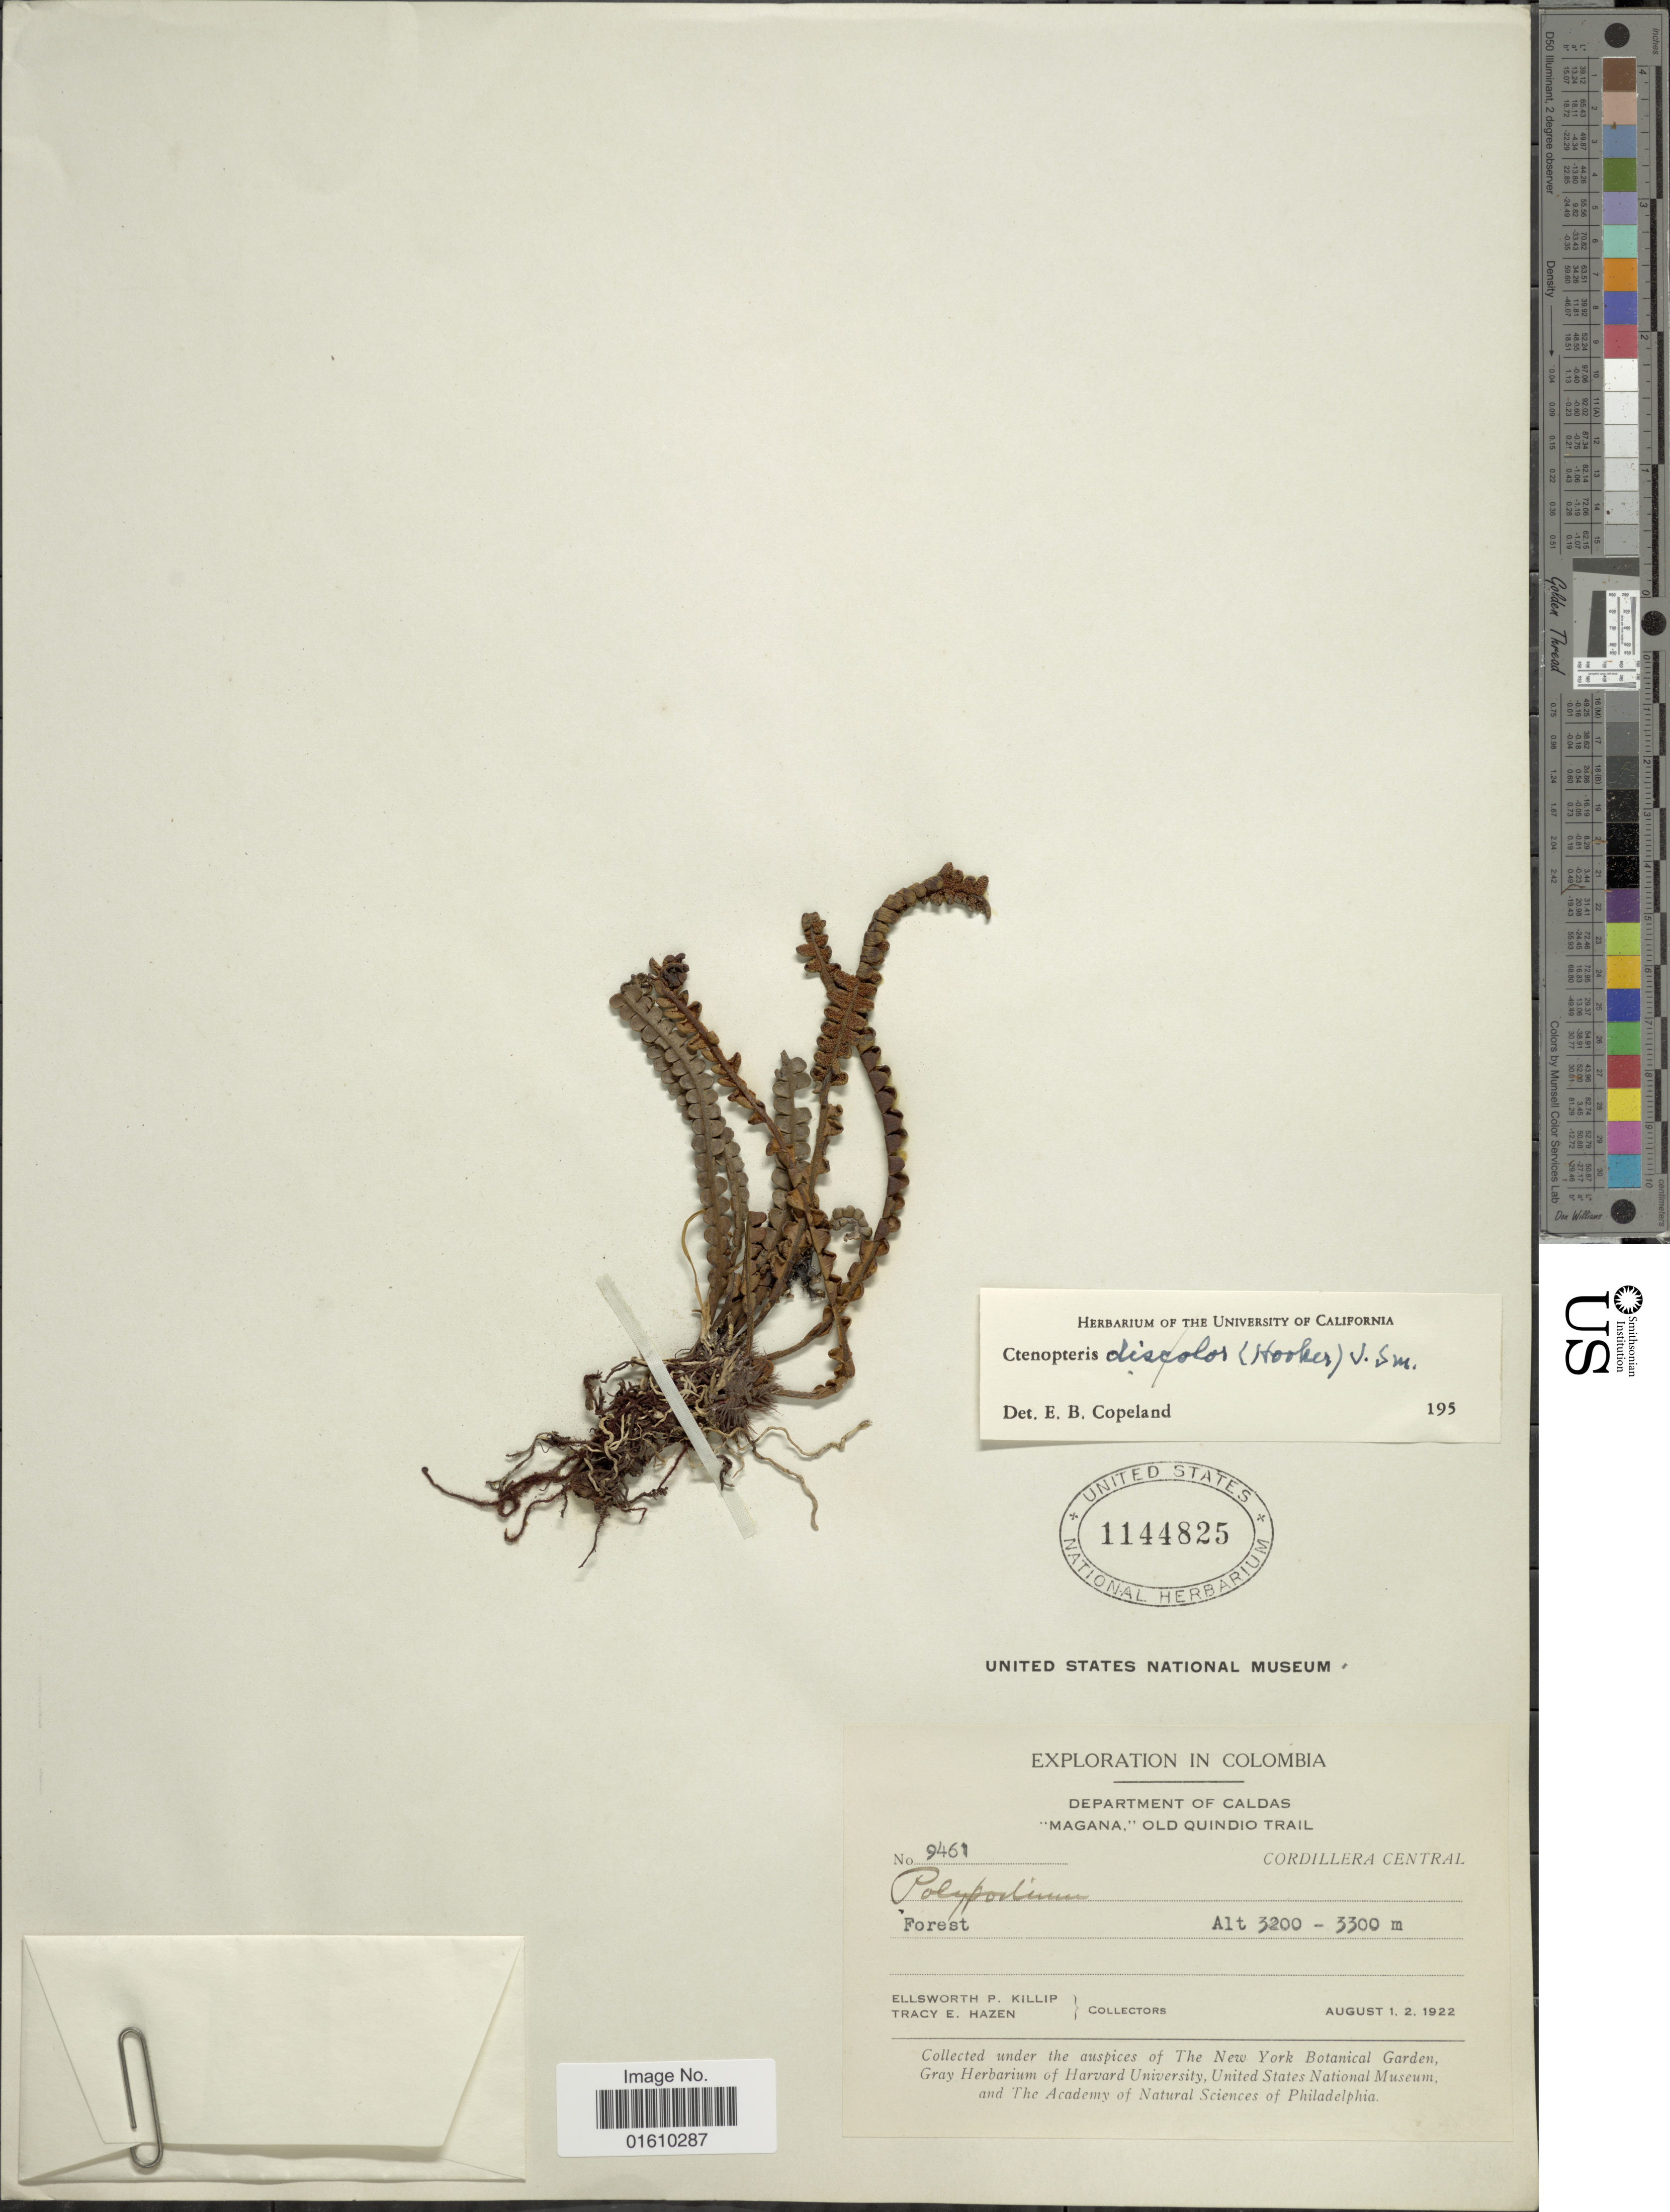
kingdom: Plantae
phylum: Tracheophyta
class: Polypodiopsida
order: Polypodiales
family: Polypodiaceae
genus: Melpomene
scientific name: Melpomene sp.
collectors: E. P. Killip & T. E. Hazen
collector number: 9461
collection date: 1922-08-01/1922-08-02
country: Colombia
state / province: Caldas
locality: Department of Caldas, "Magana," Old Quindio Trail, Cordillera Central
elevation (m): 3200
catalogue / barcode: US 1144825